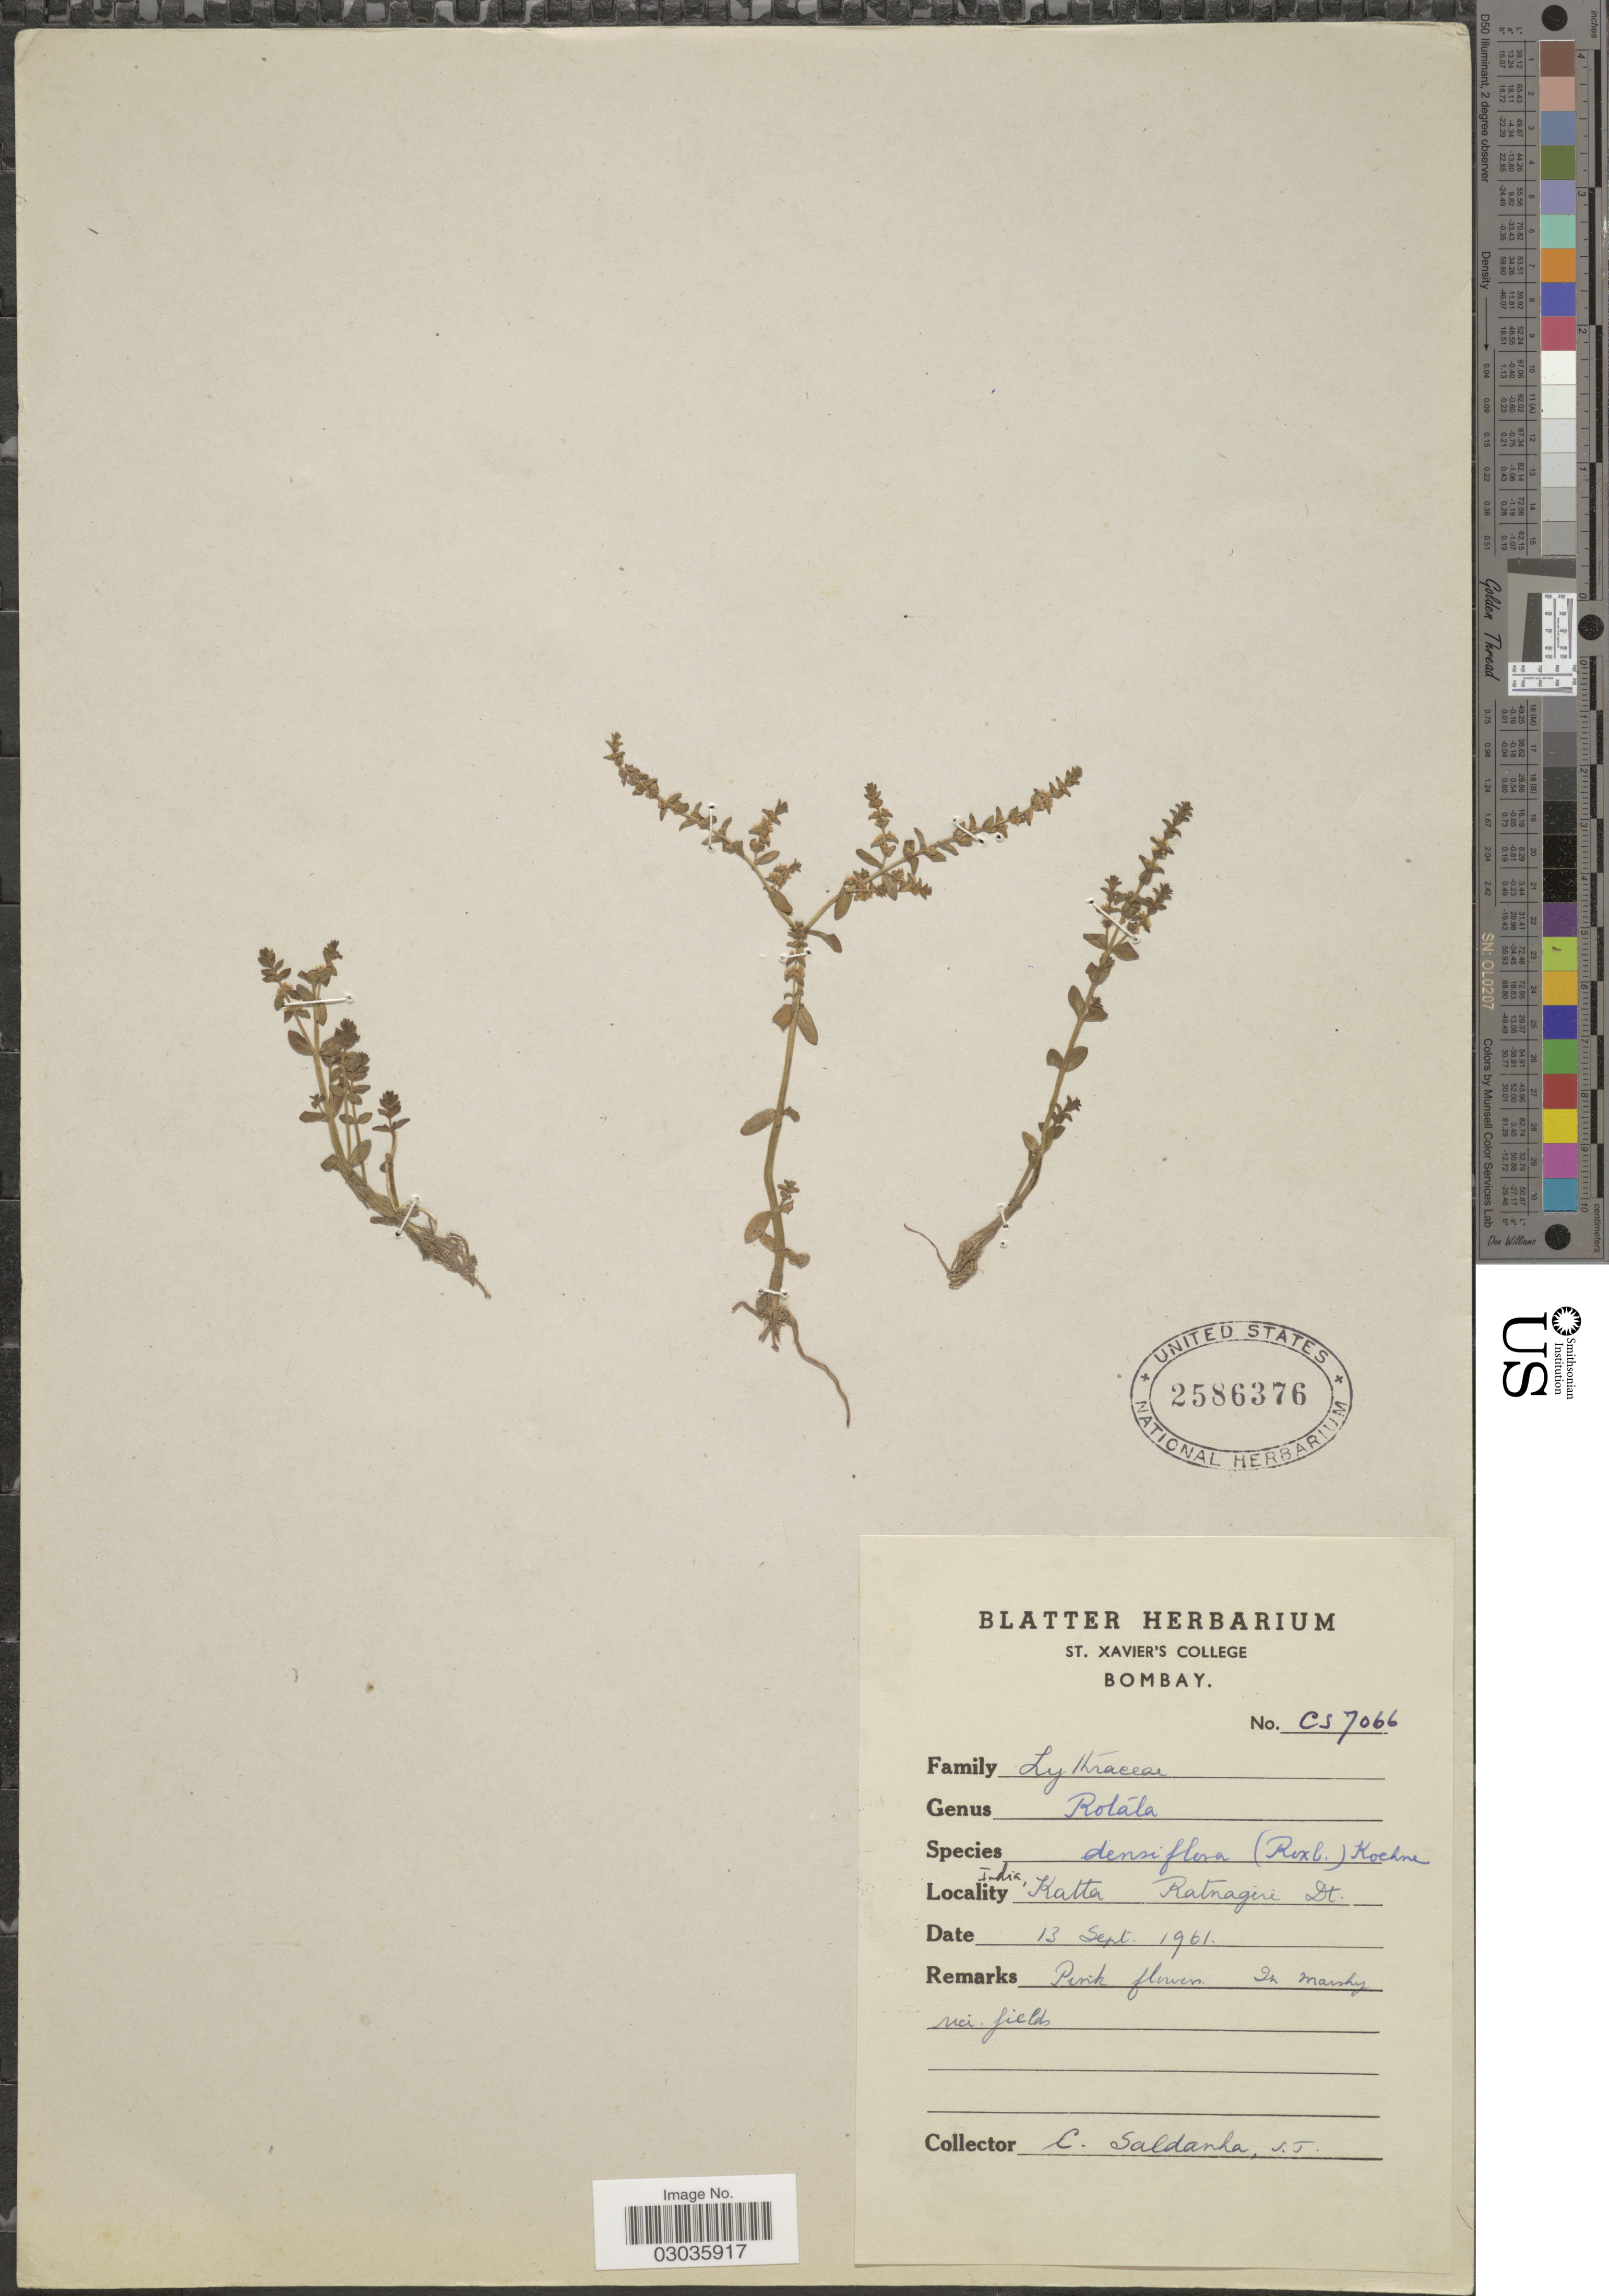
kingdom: Plantae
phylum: Tracheophyta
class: Magnoliopsida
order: Myrtales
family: Lythraceae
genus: Rotala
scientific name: Rotala densiflora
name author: (Roth) Koehne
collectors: C. Saldanha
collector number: CS7066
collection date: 1961-09-13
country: India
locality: Katta, Ratnagiri Dt.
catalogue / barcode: US 2586376